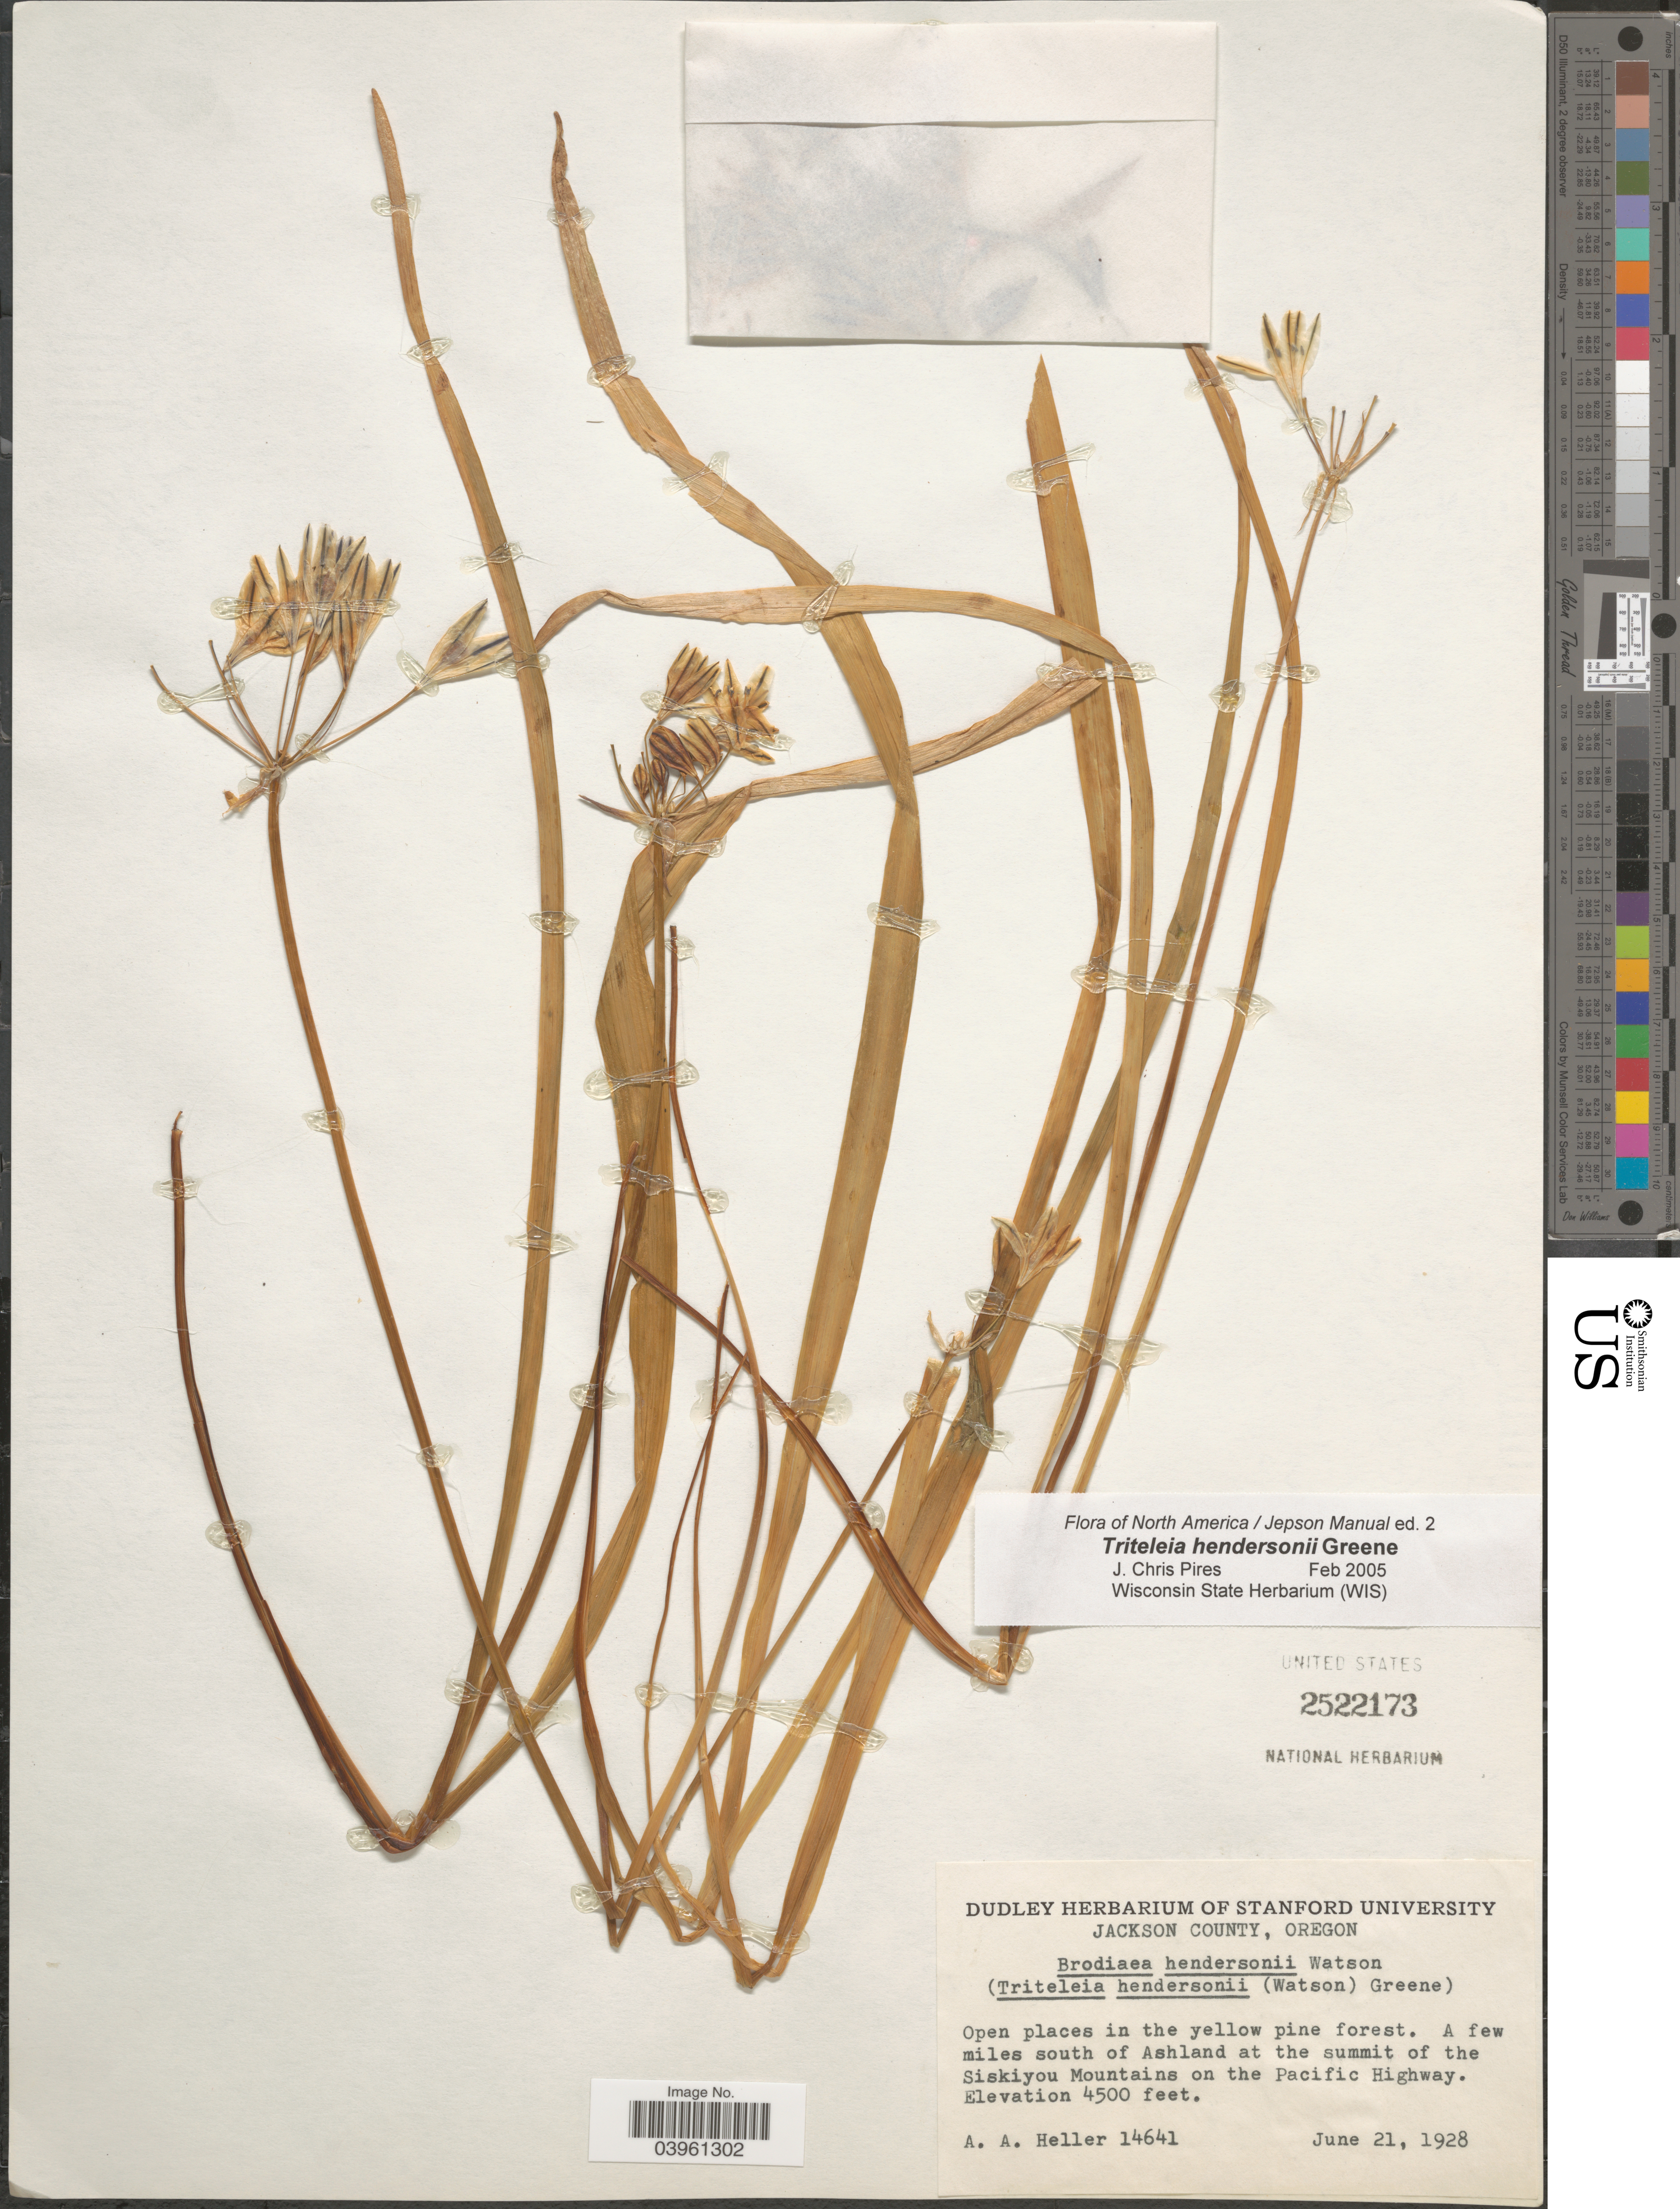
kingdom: Plantae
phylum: Tracheophyta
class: Liliopsida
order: Asparagales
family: Asparagaceae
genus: Triteleia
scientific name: Triteleia hendersonii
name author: Greene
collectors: A. A. Heller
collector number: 14641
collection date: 1928-06-21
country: United States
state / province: Oregon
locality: Jackson County. A few miles south of Ashland at the summit of the Siskiyou Mountains on the Pacific Highway.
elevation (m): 1372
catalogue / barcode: US 2522173